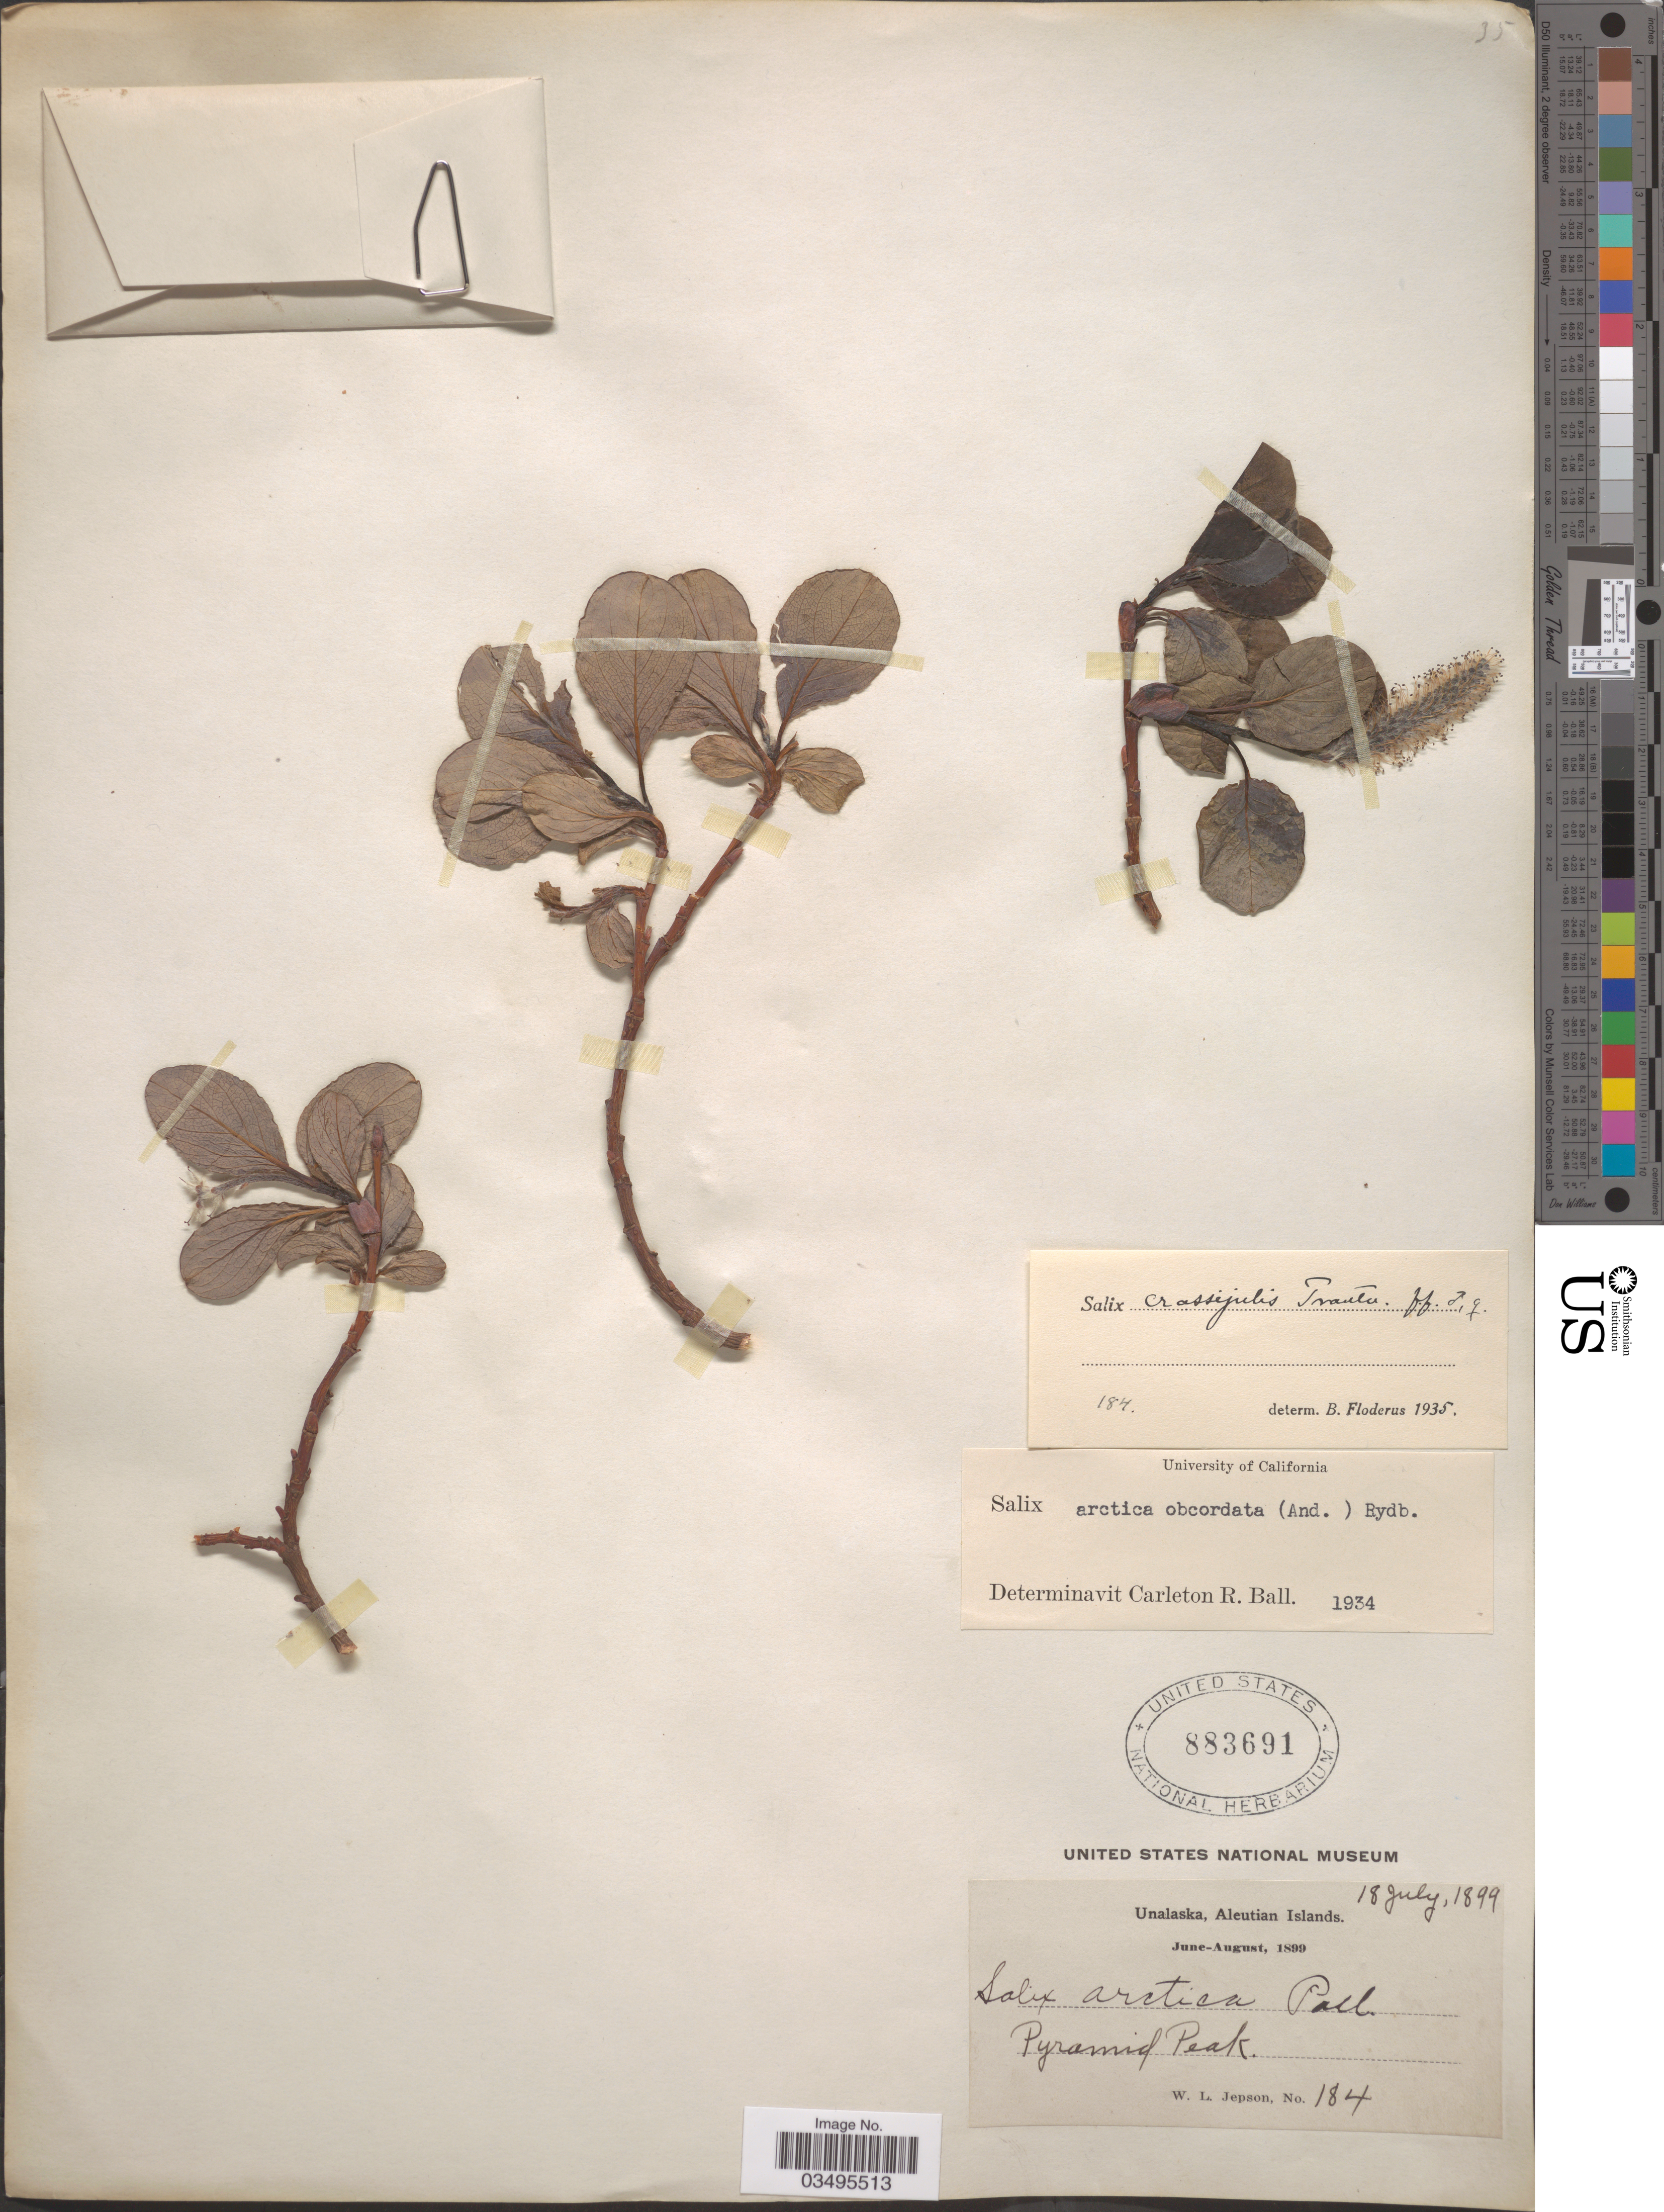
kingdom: Plantae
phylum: Tracheophyta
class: Magnoliopsida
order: Malpighiales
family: Salicaceae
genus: Salix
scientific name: Salix arctica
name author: Pall.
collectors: W. L. Jepson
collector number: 184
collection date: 1899-07-18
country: United States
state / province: Alaska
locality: Unalaska, Aleutian Islands. Pyramid Peak.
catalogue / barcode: US 883691